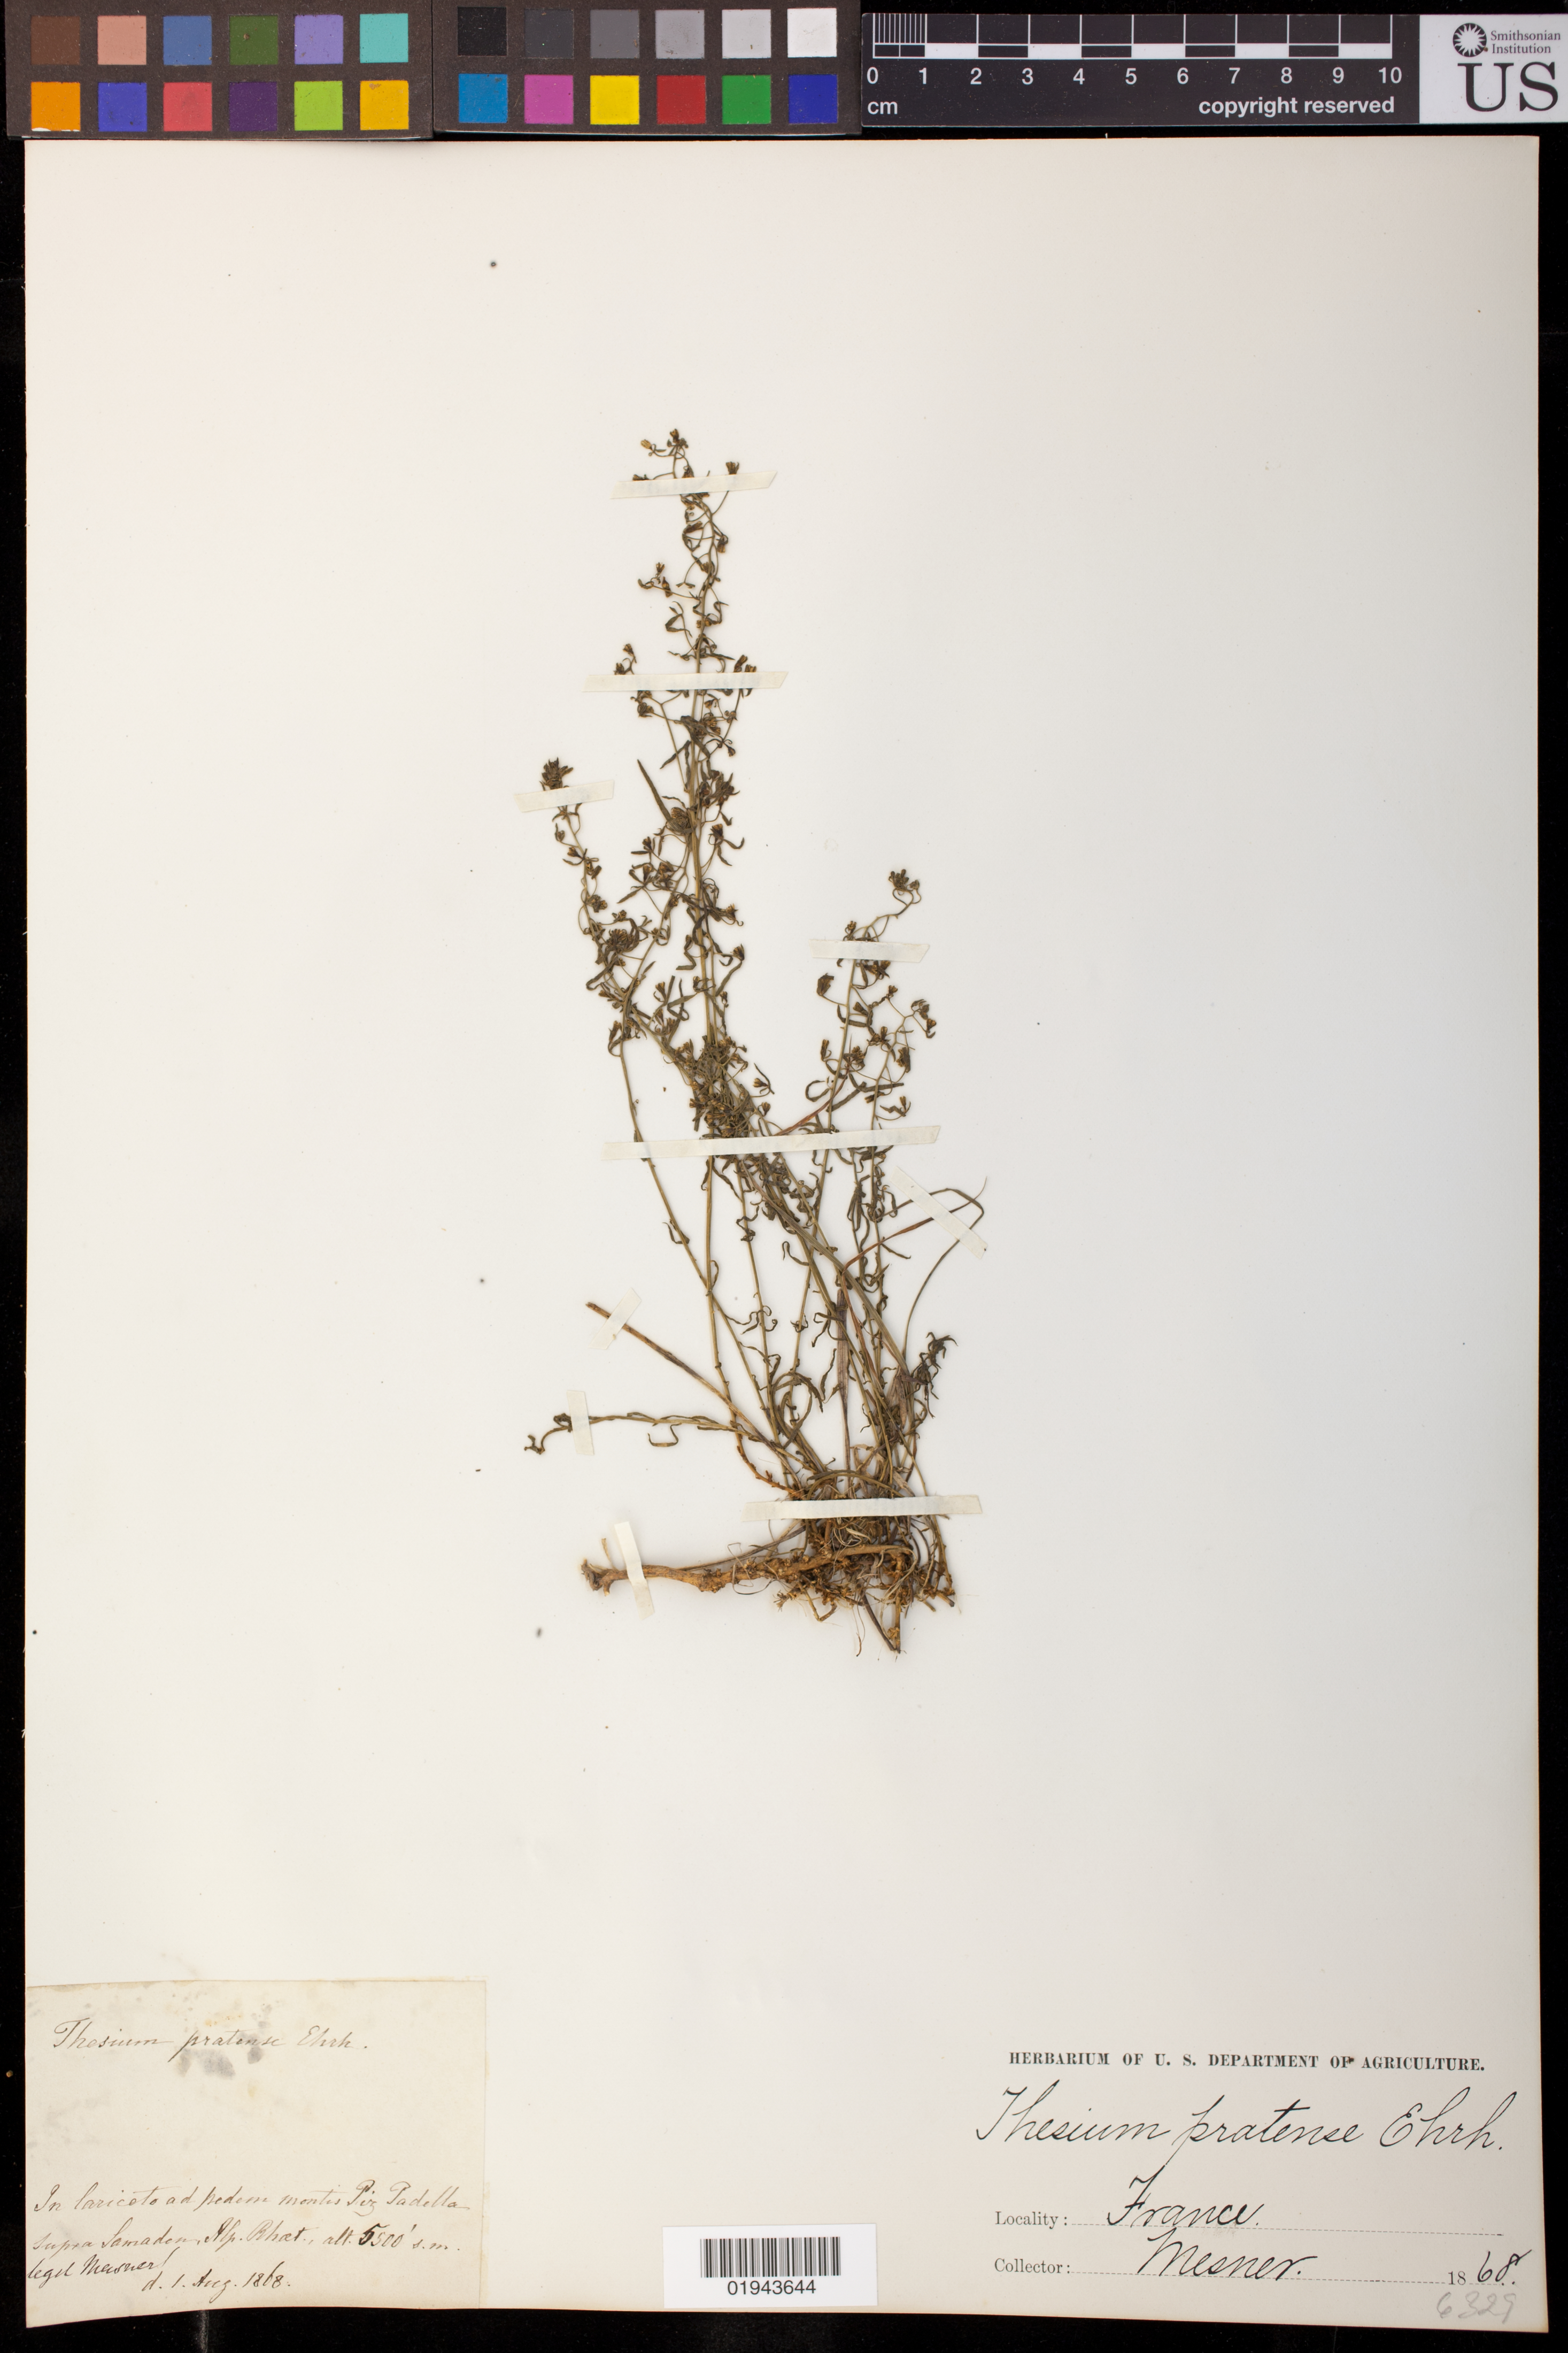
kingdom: Plantae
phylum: Tracheophyta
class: Magnoliopsida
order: Santalales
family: Thesiaceae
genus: Thesium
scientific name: Thesium pratense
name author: Ehrh. ex Schrad.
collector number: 6329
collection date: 1868-08-01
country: Switzerland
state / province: Graubunden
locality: In lariceto ad pedoni montis Piz Padella supra Samaden, Alp. Rhoet.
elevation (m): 1676